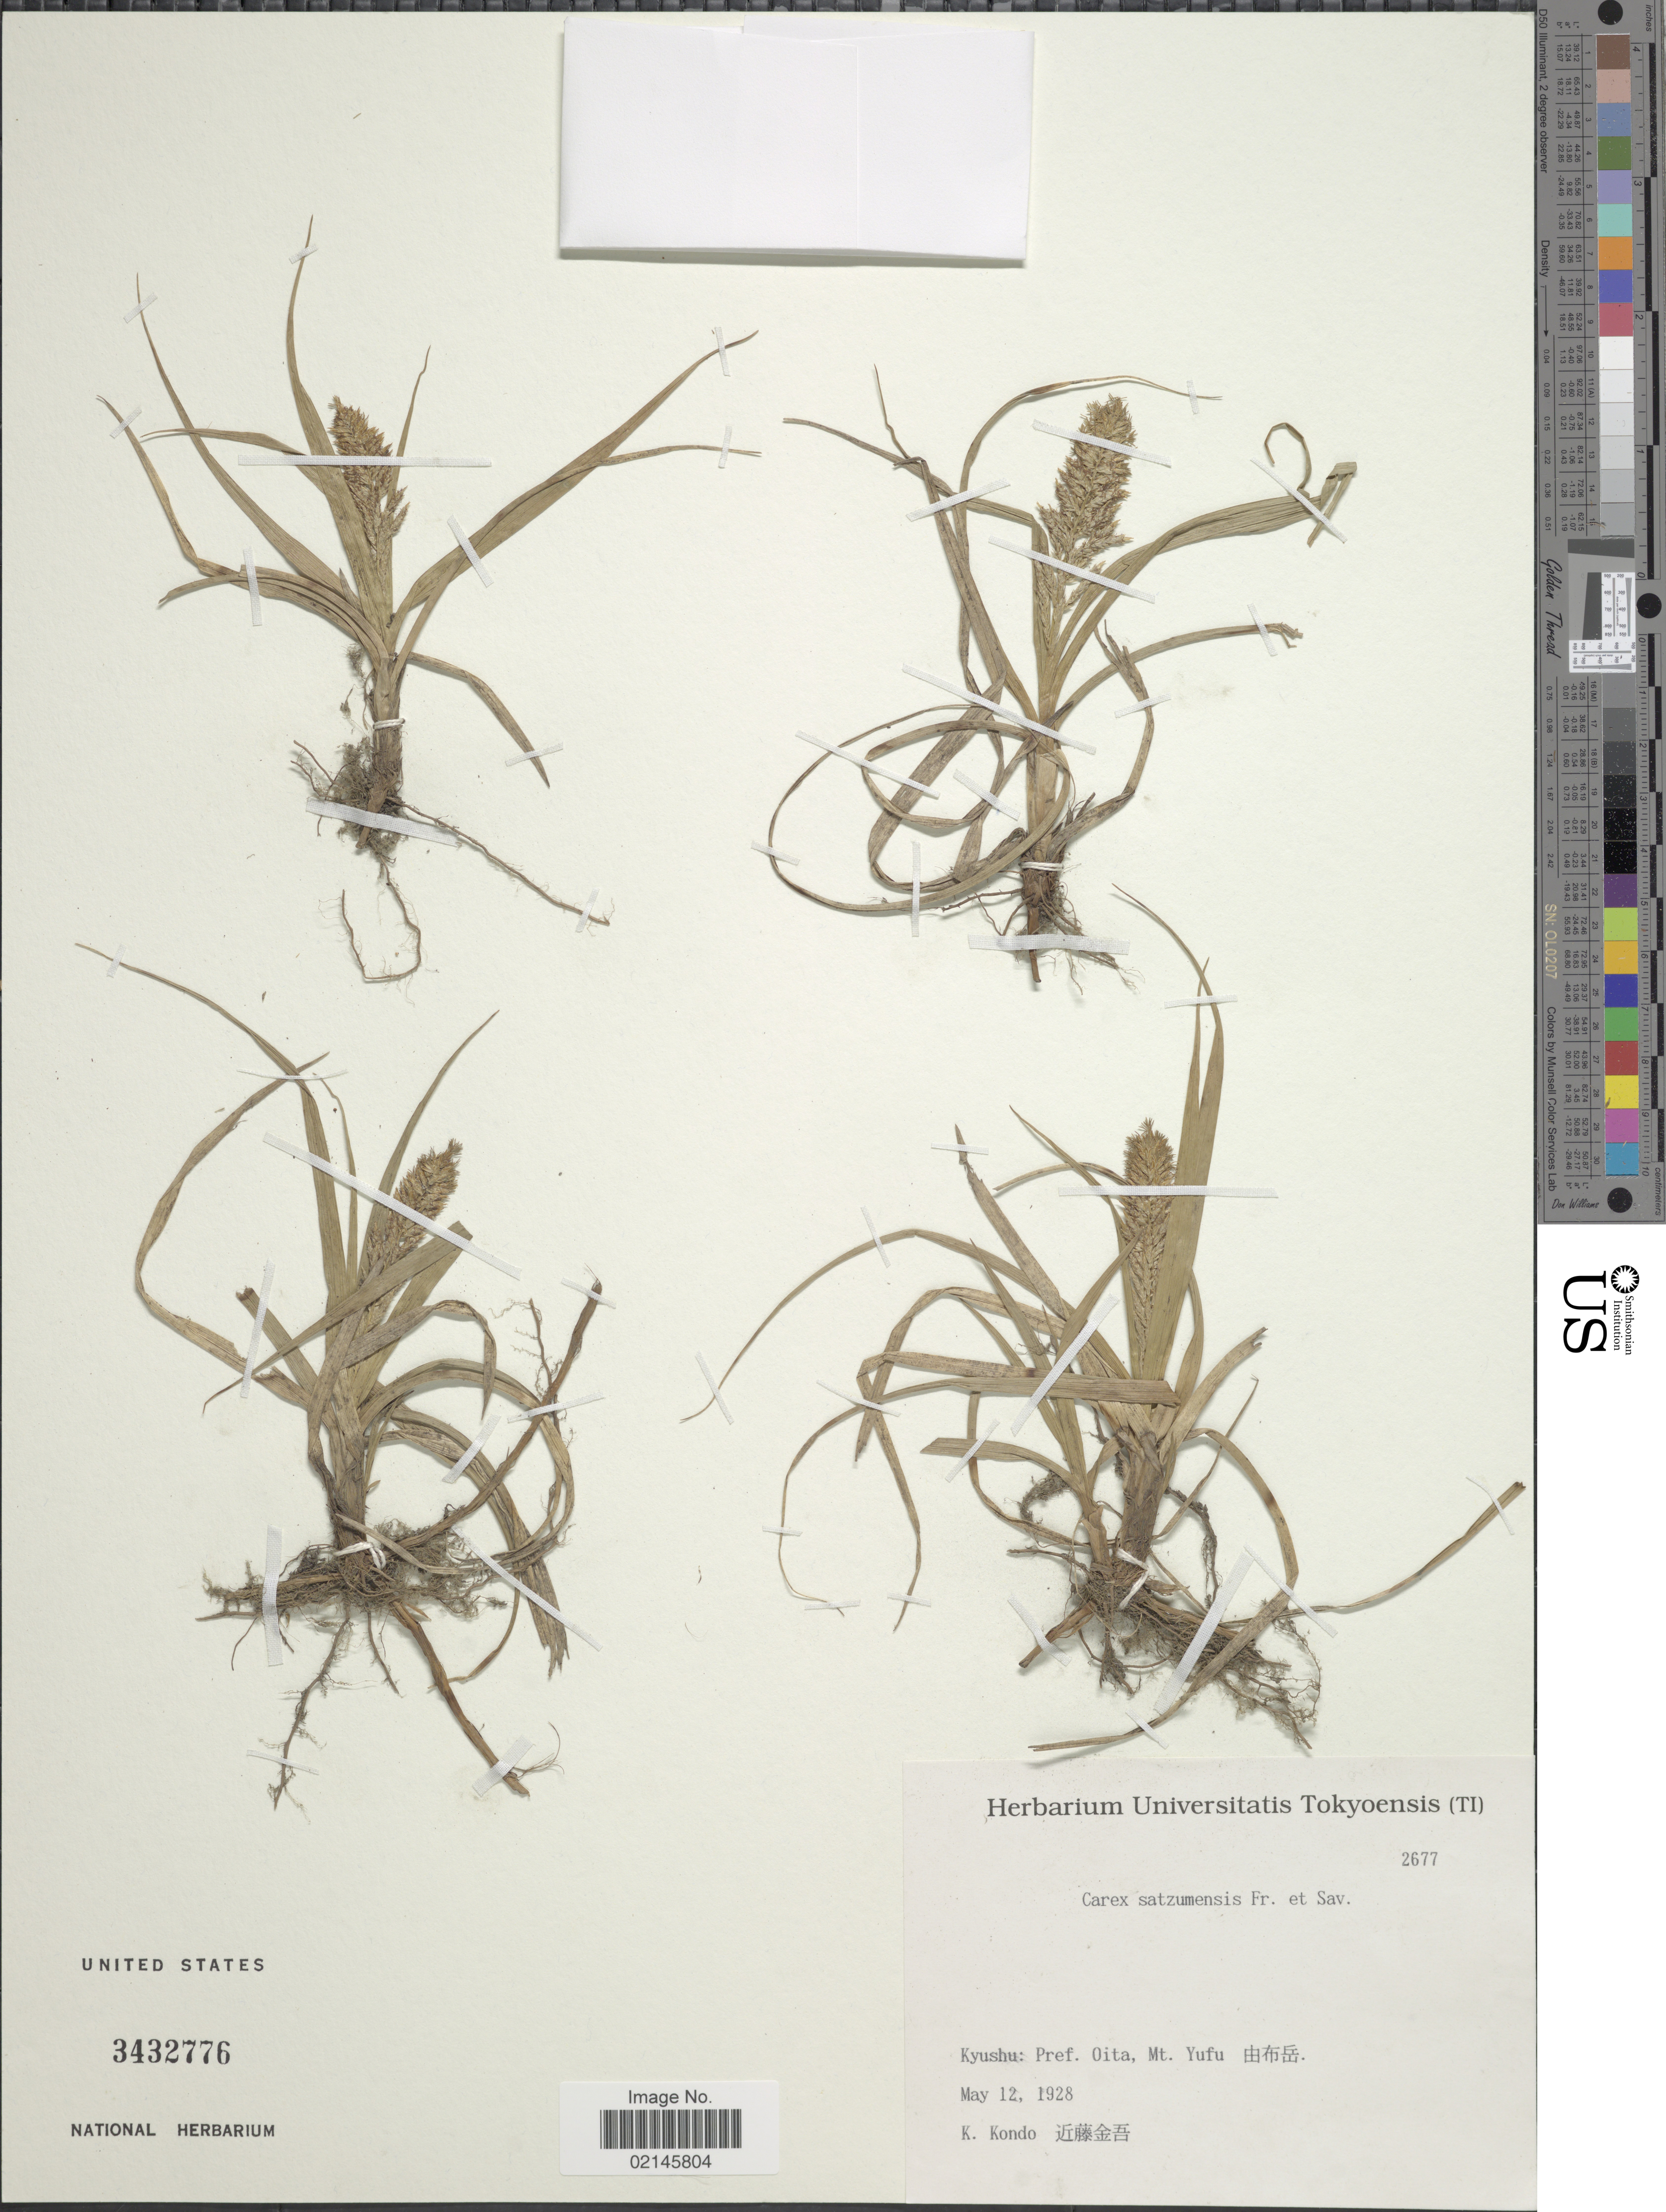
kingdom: Plantae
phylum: Tracheophyta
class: Liliopsida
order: Poales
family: Cyperaceae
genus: Carex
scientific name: Carex satsumensis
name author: Franch. & Sav.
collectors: K. Kondo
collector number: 2677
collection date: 1928-05-12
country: Japan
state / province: Oita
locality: Kyushu, Mt. Yufu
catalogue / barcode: US 3532776